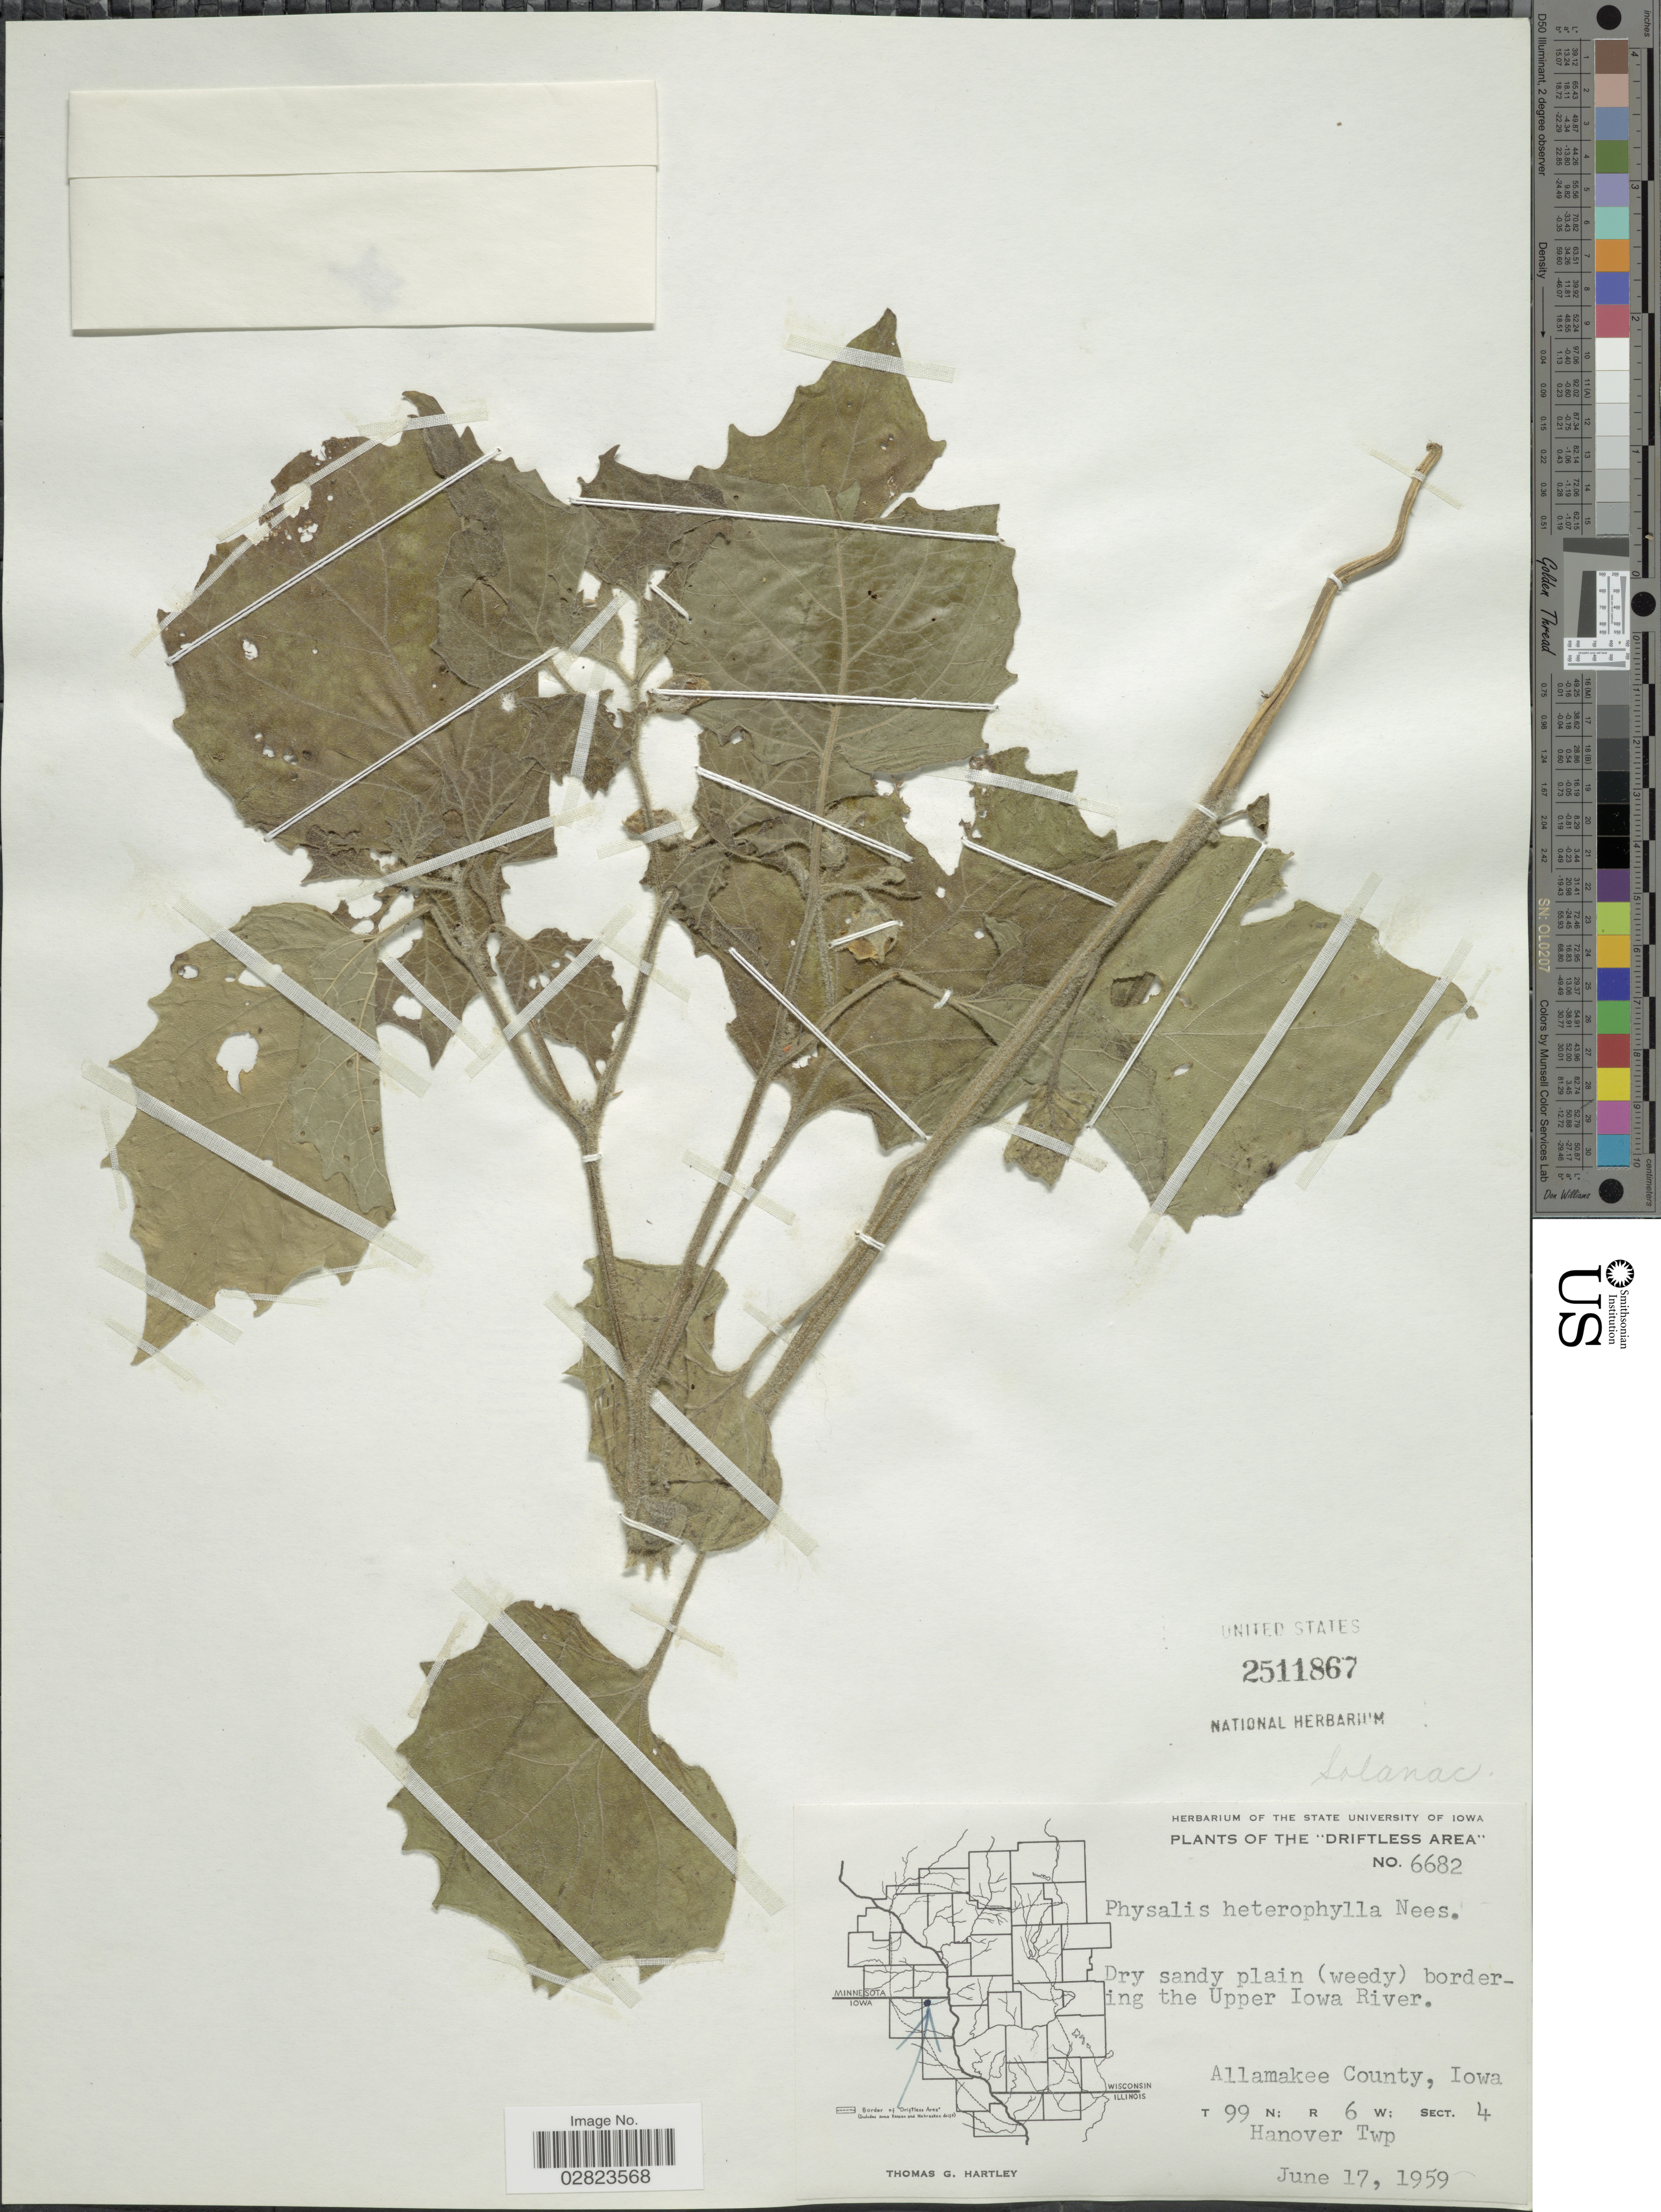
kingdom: Plantae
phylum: Tracheophyta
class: Magnoliopsida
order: Solanales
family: Solanaceae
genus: Physalis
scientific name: Physalis heterophylla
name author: Nees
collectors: T. G. Hartley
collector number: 6682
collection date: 1959-06-17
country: United States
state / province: Iowa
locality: The "Driftless Area". Dry sandy plain (weedy) bordering the Upper Iowa River. Allamakee County. T 99 N; R 6 W; Sect. 4. Hanover Twp.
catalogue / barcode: US 2511867